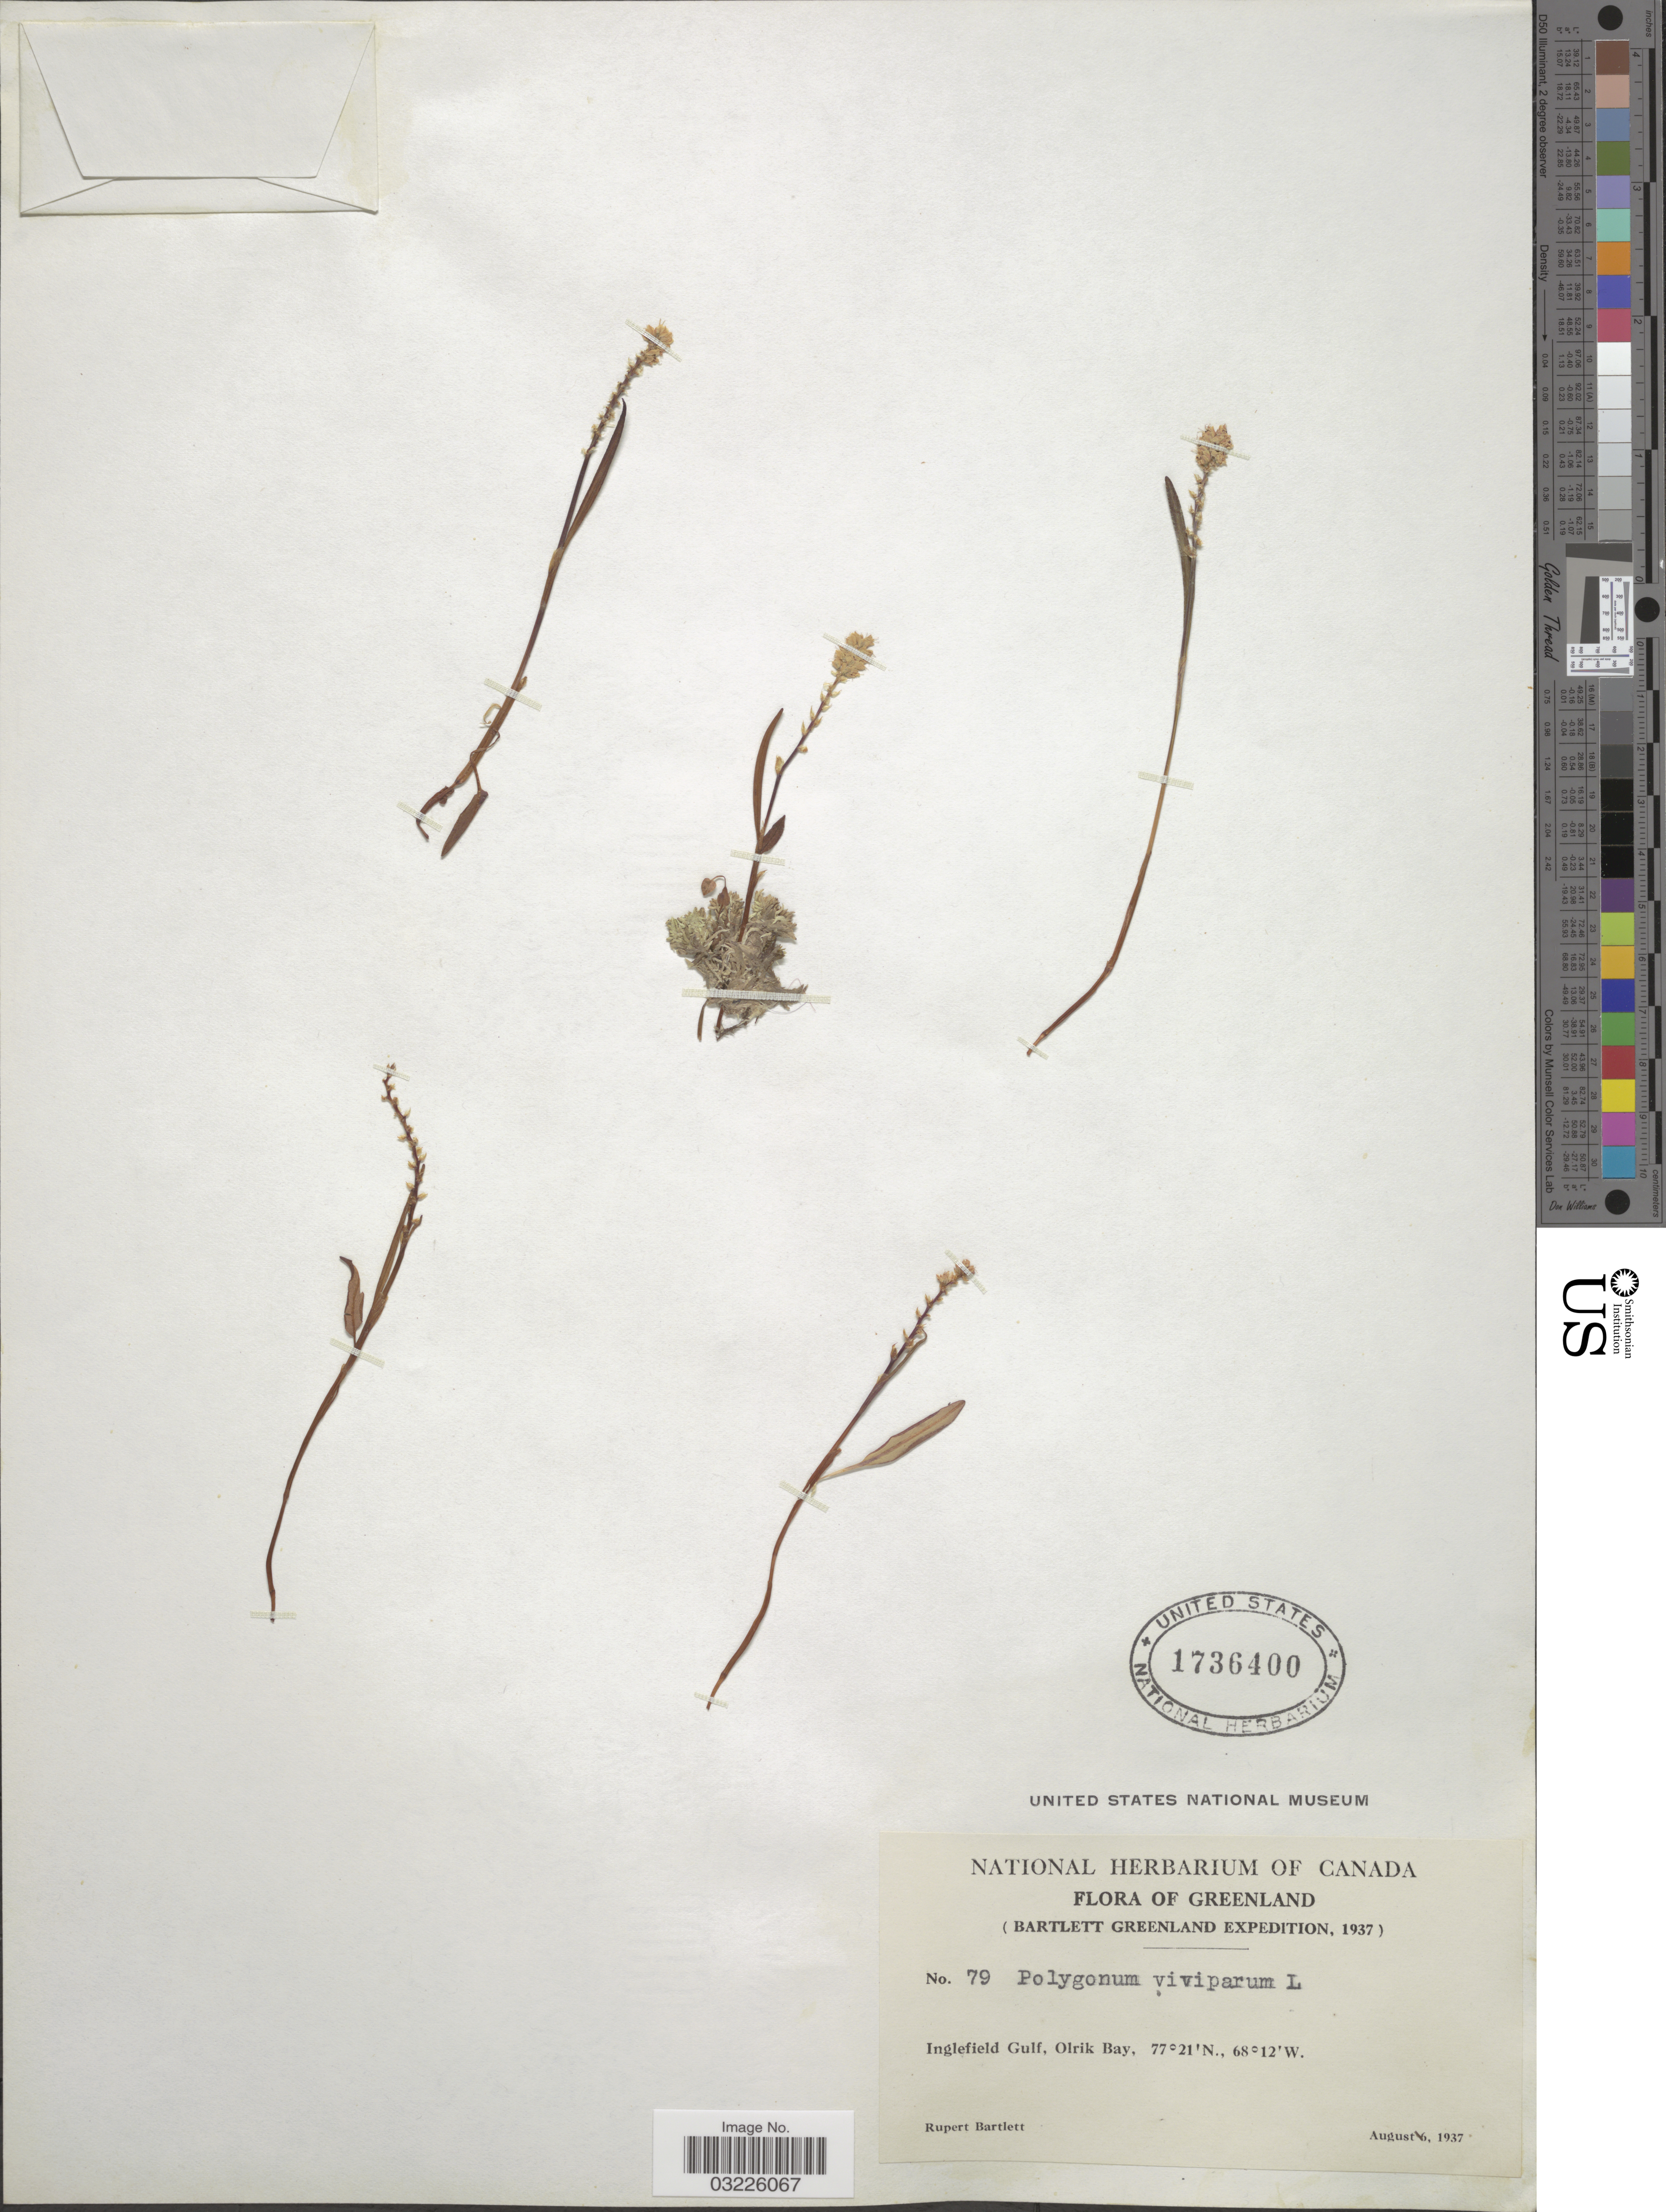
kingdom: Plantae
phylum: Tracheophyta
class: Magnoliopsida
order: Caryophyllales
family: Polygonaceae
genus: Bistorta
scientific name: Bistorta vivipara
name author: (L.) Delarbre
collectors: R. Bartlett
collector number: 79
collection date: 1937-08-06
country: Greenland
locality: Inglefield Gulf, Olrik Bay.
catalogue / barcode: US 1736400